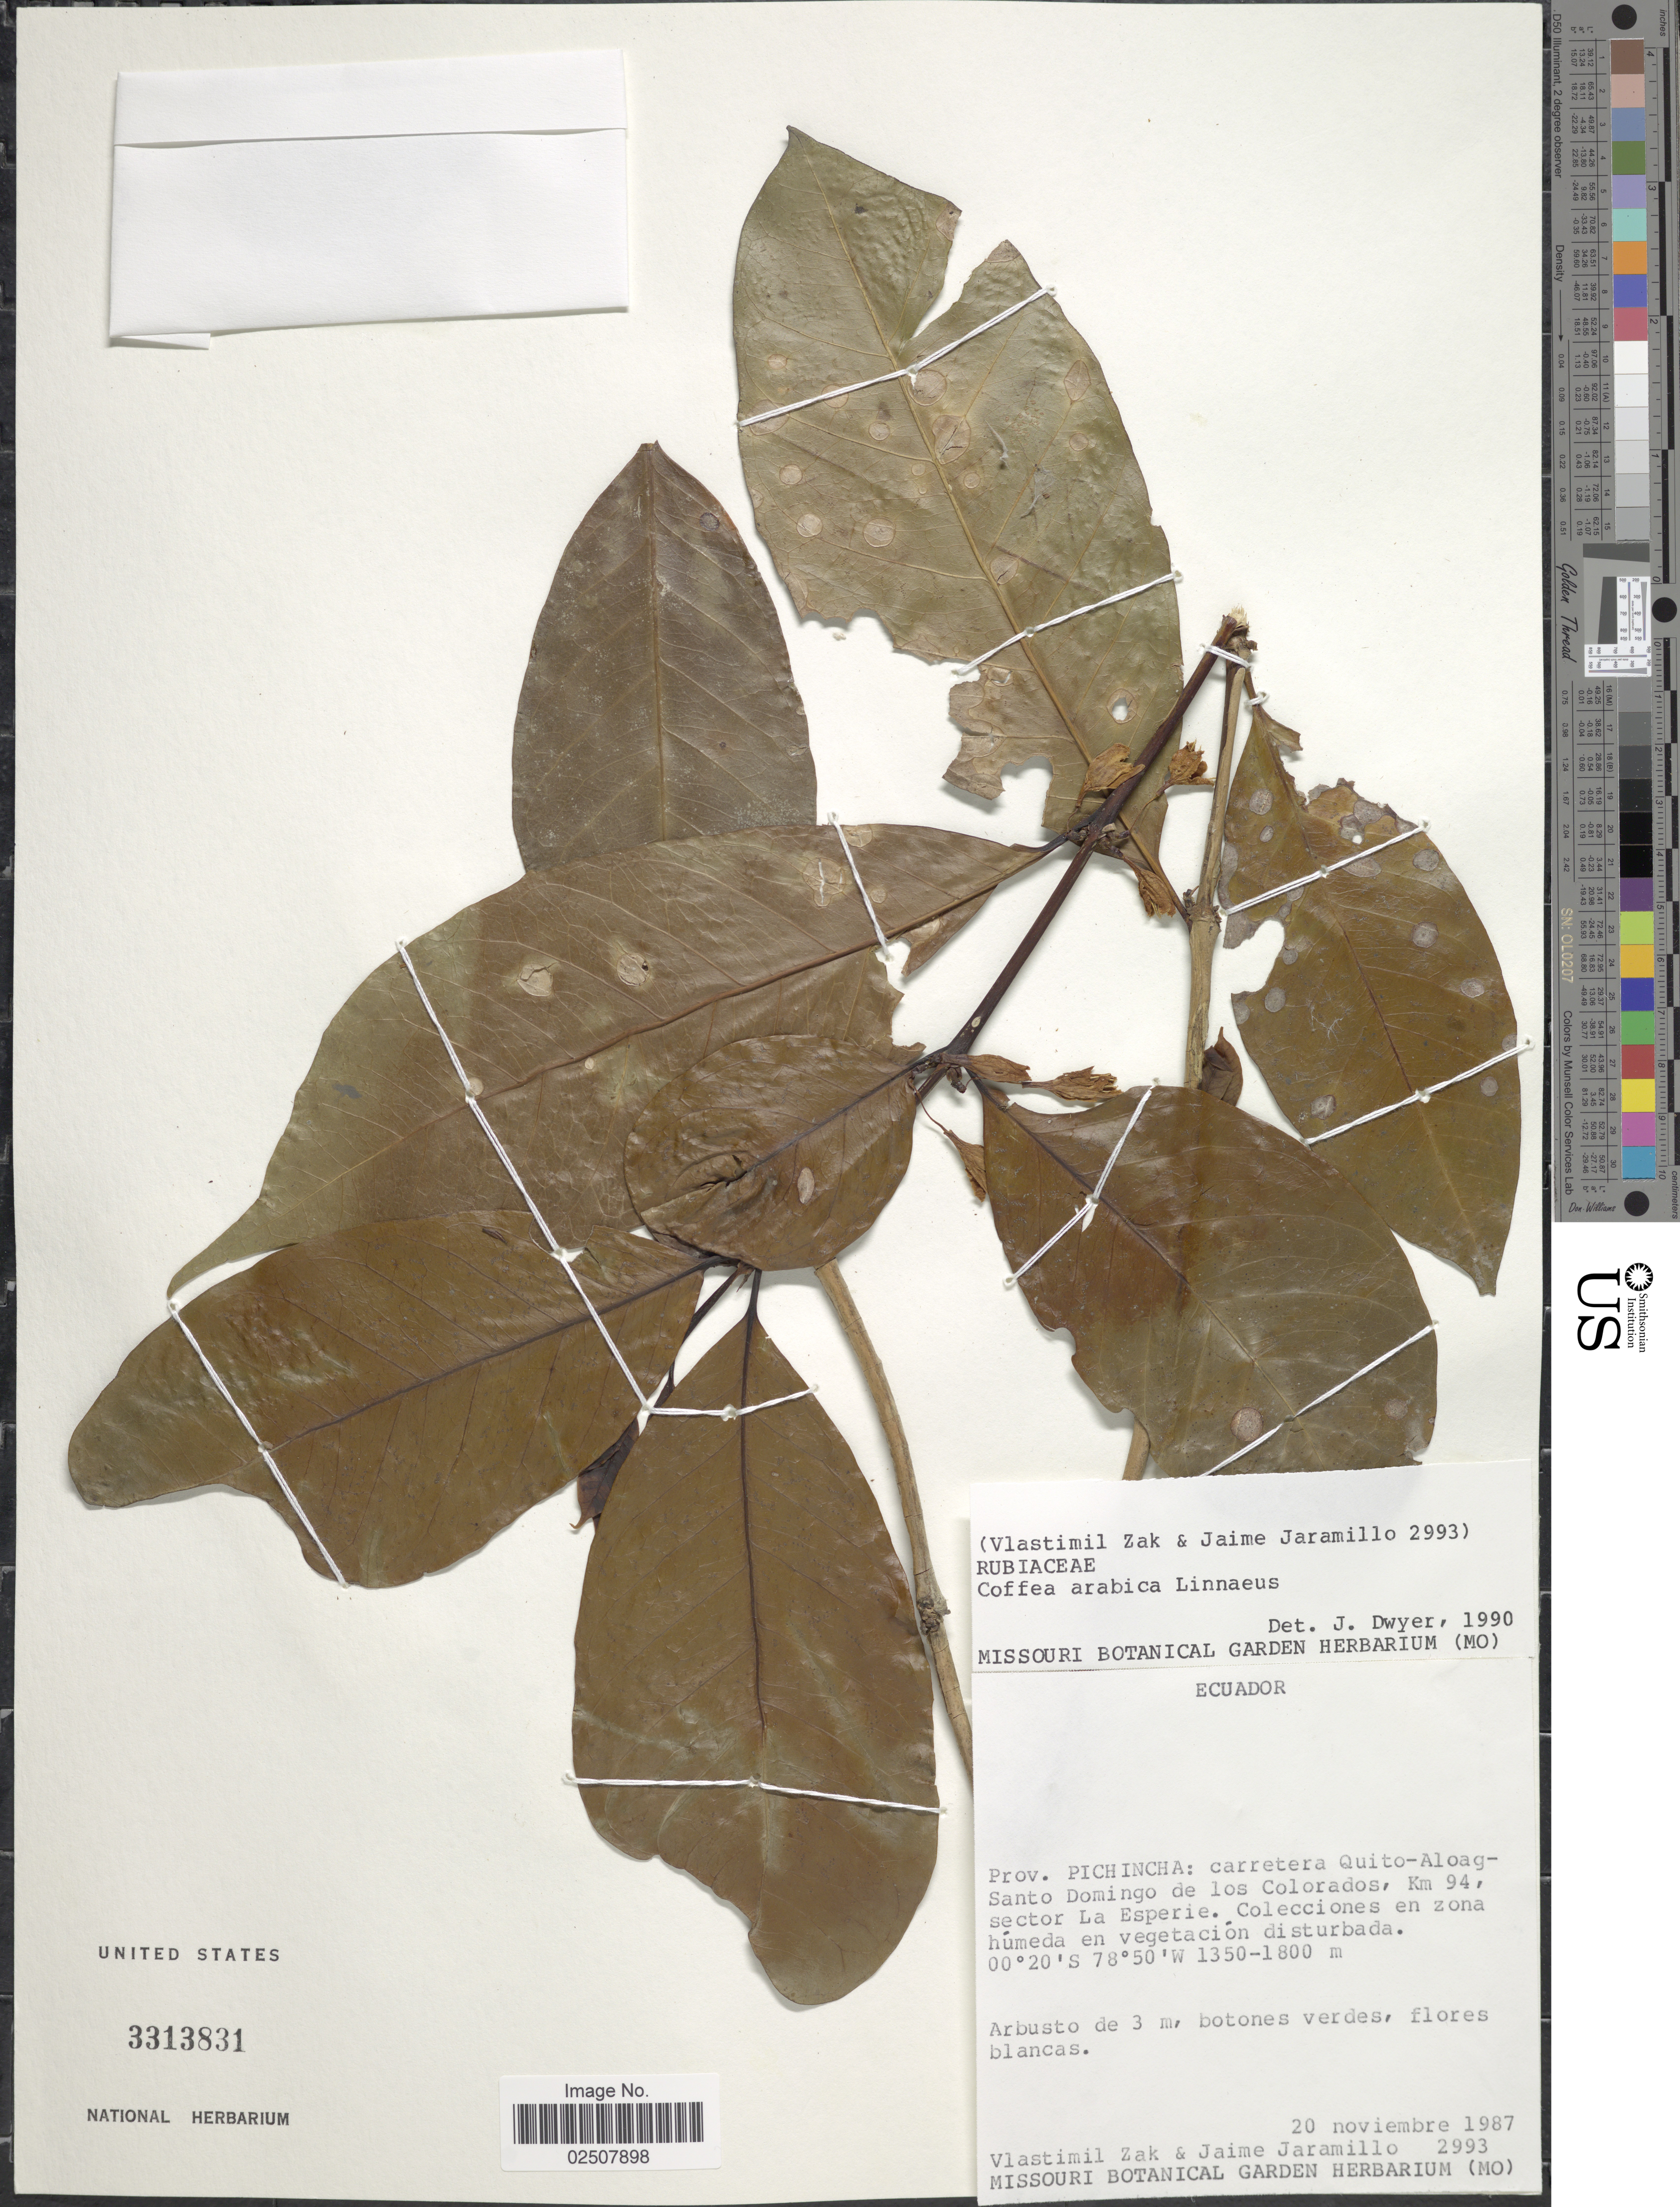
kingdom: Plantae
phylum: Tracheophyta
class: Magnoliopsida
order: Gentianales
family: Rubiaceae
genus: Coffea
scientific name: Coffea arabica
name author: L.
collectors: V. Zak & J. Jaramillo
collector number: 2993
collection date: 1987-11-20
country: Ecuador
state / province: Pichincha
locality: Carretera Quito-Aloag-Santo Domingo de los Colorados, Km 94, sector La Esperie. Colecciones en zona húmeda en vegetación disturbada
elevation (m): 1350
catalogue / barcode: US 3313831